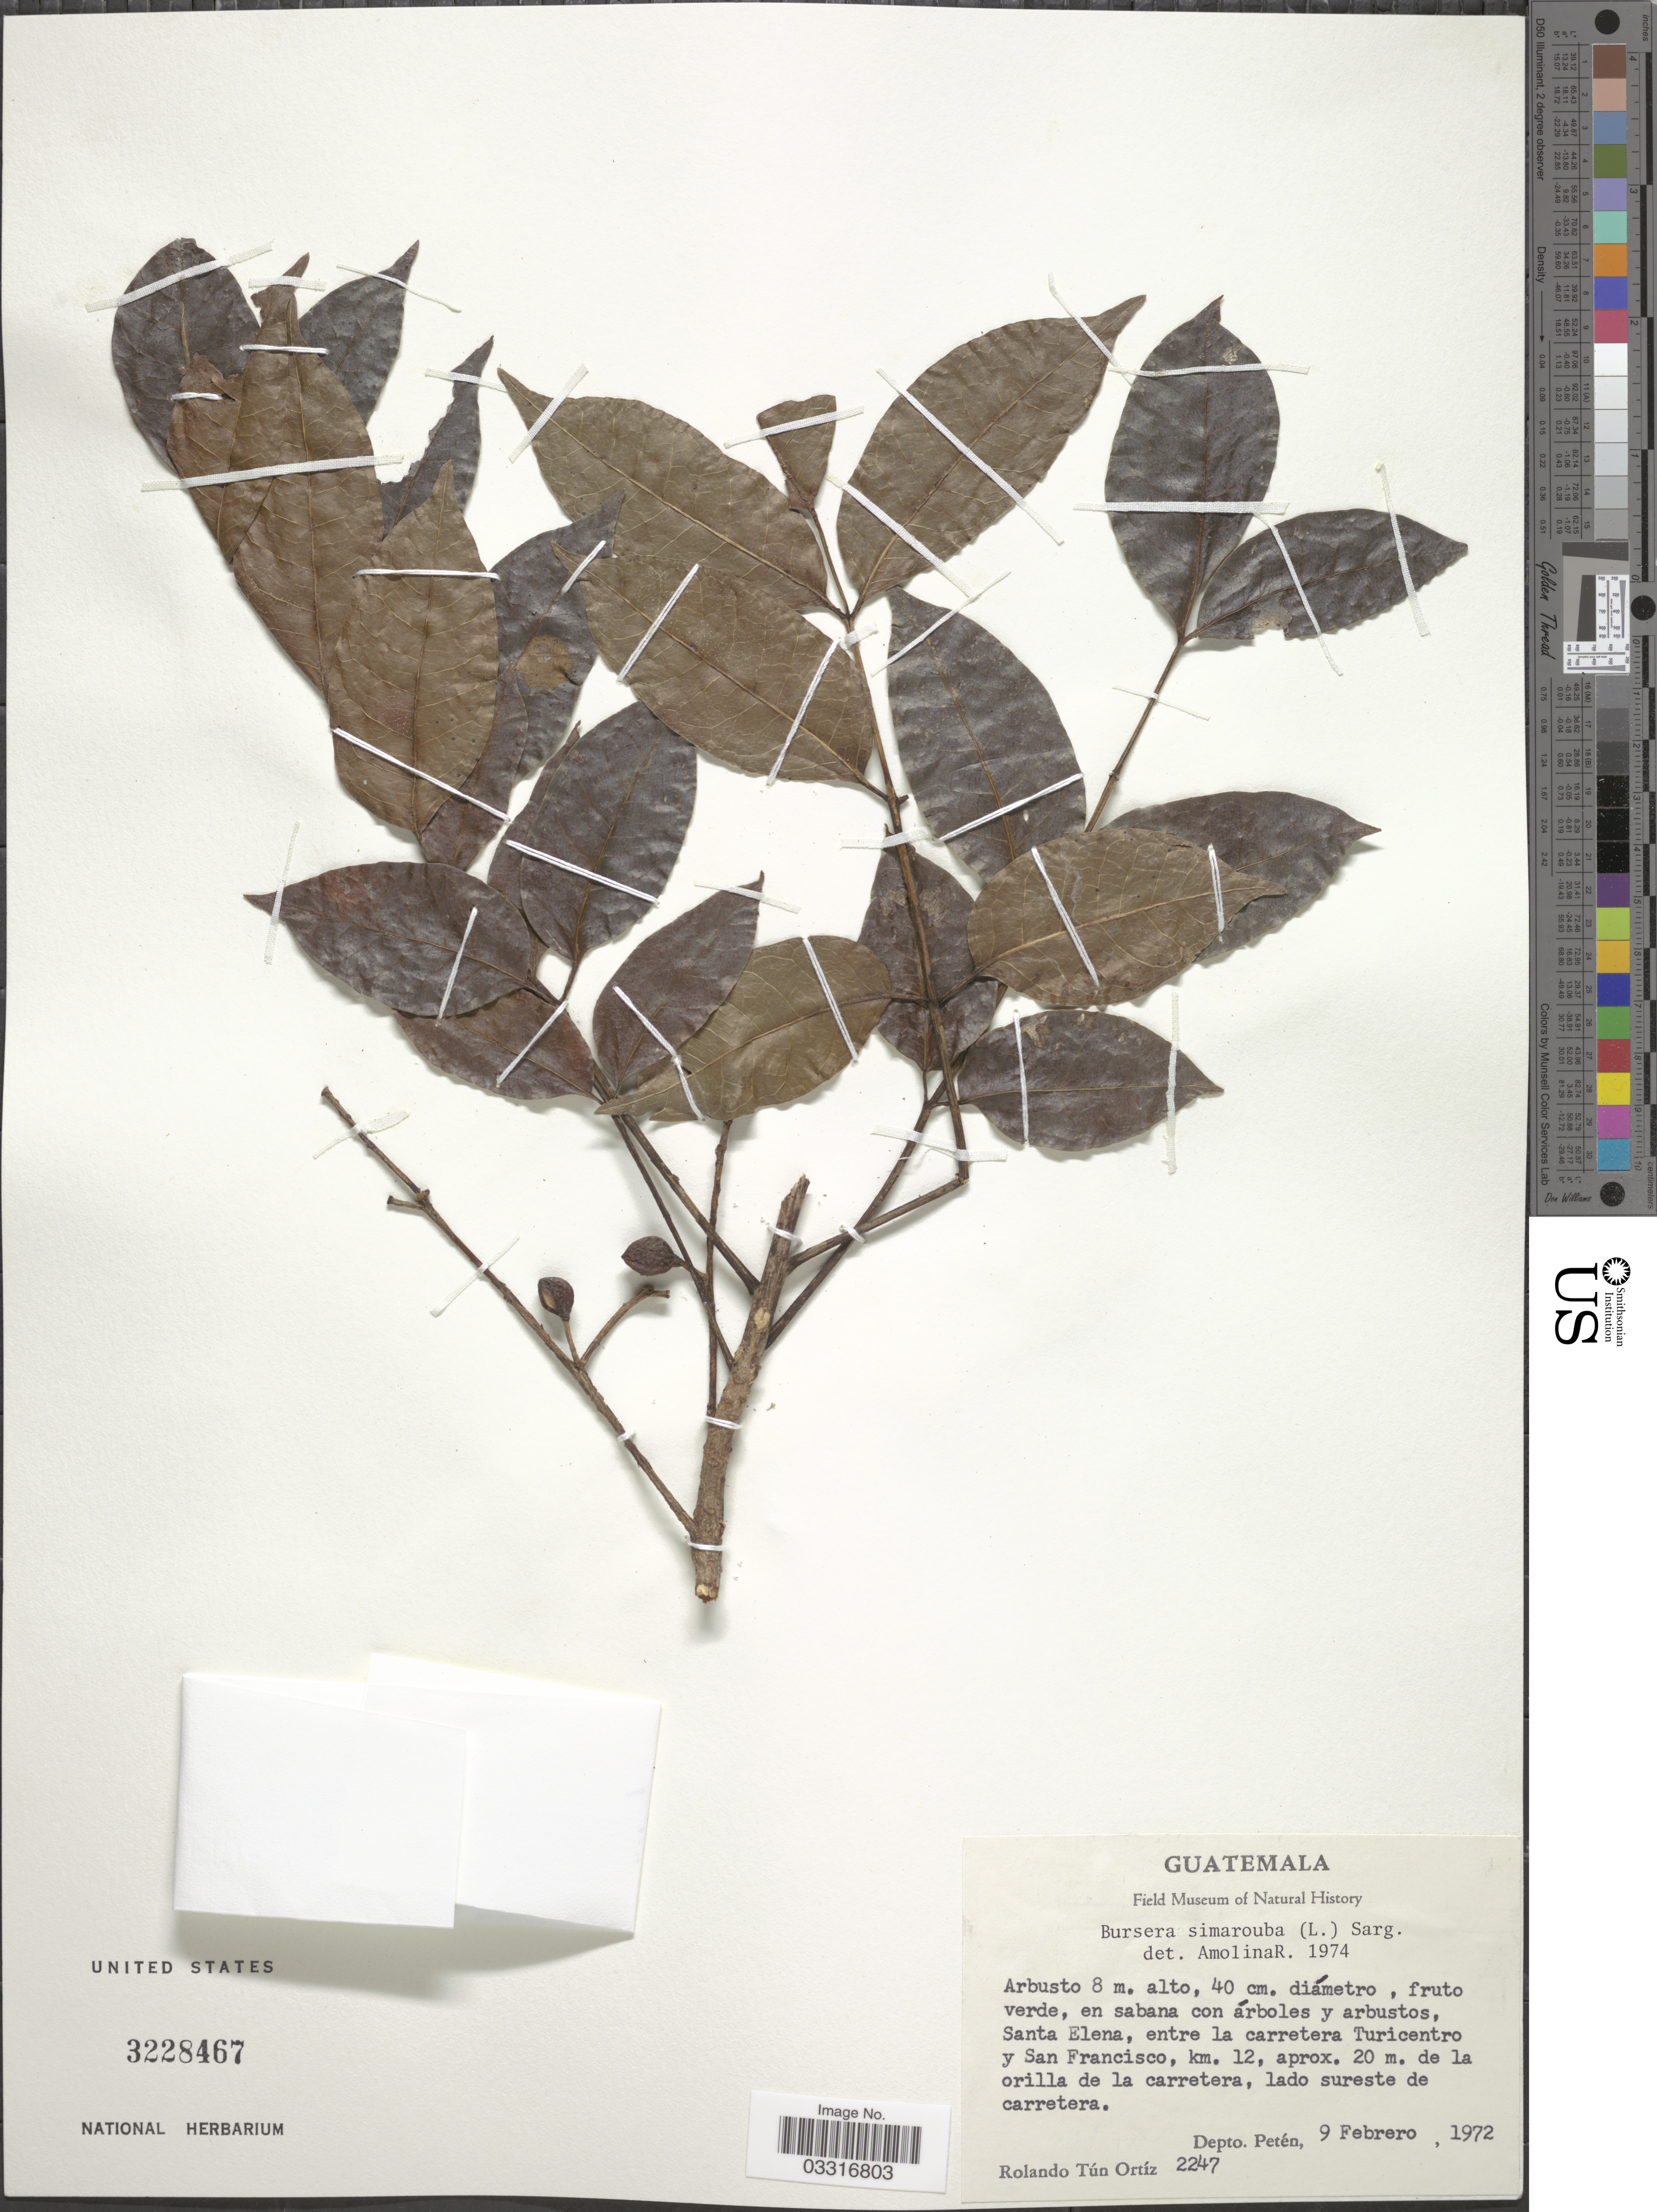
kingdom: Plantae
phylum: Tracheophyta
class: Magnoliopsida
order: Sapindales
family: Burseraceae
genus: Bursera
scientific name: Bursera simaruba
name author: (L.) Sarg.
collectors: R. T. Ortíz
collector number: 2247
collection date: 1972-02-09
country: Guatemala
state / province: El Petén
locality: Santa Elena, entre la carretera Turicentro y San Francisco, km. 12, aprox. 20 m. de la orilla de la carretera, lado sureste de carretera.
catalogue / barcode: US 3228467